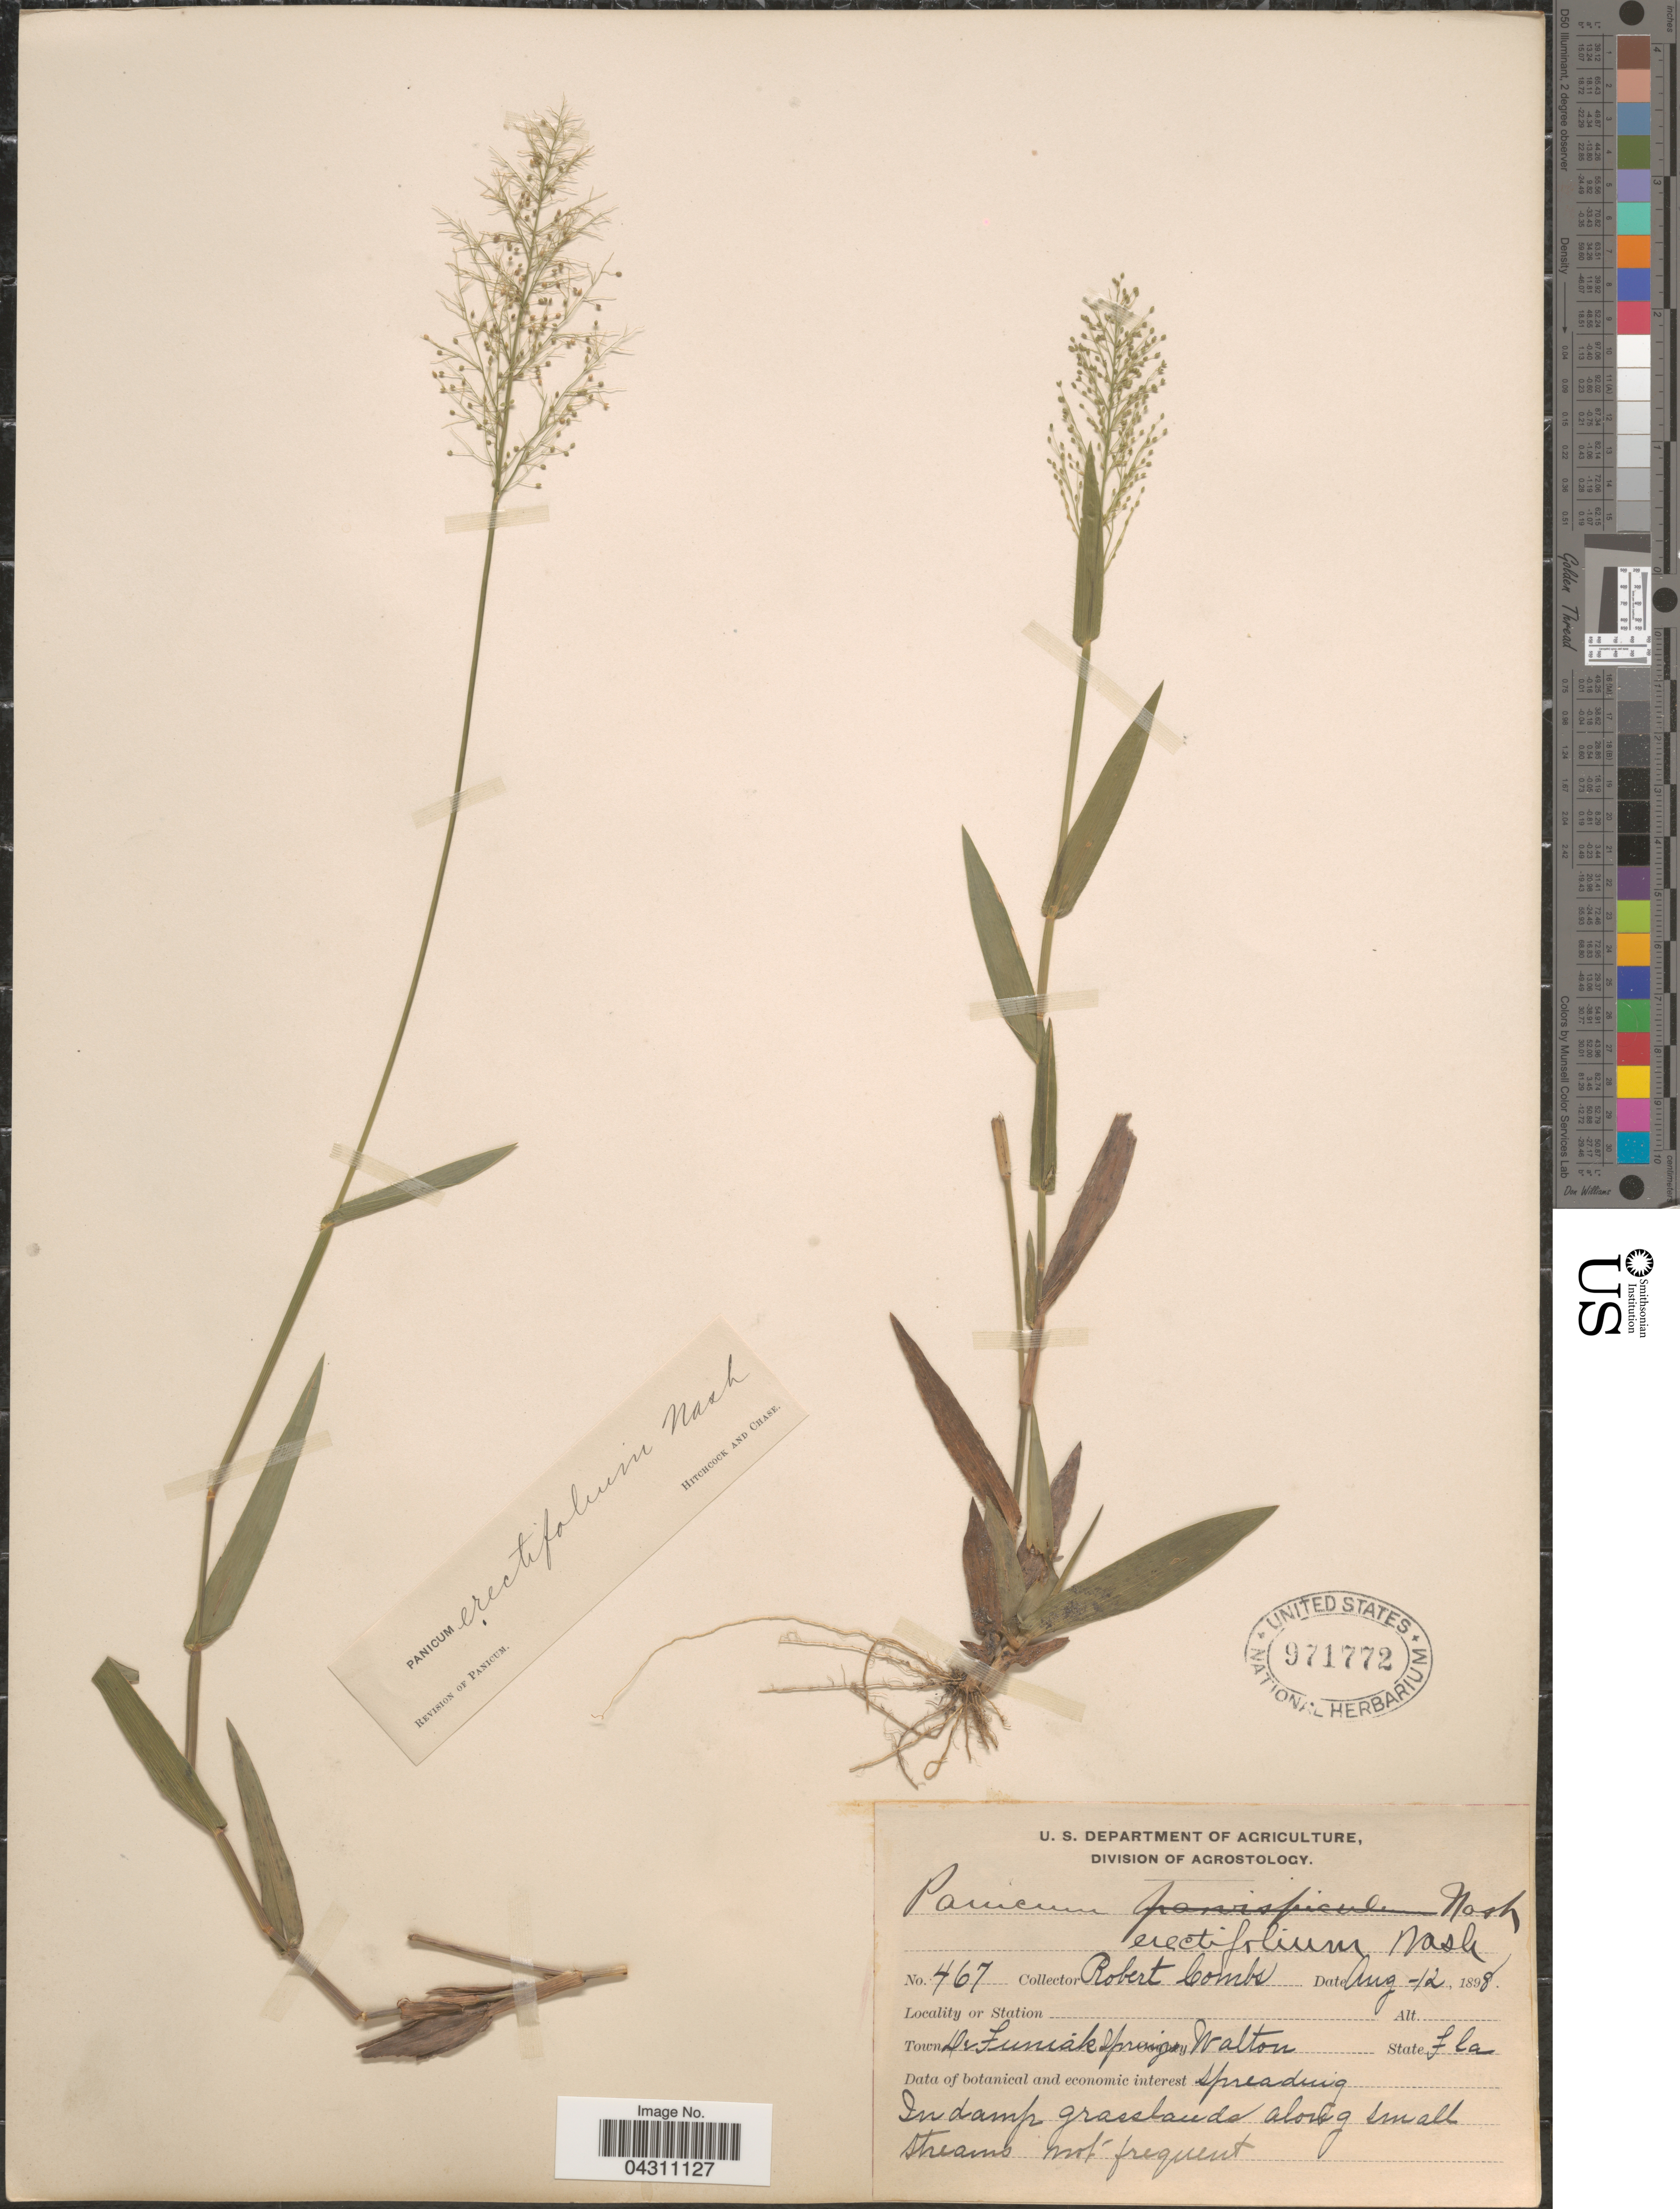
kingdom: Plantae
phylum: Tracheophyta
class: Liliopsida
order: Poales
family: Poaceae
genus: Dichanthelium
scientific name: Dichanthelium sphaerocarpon var. floridanum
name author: (Vasey) Davidse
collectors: R. Combs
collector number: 467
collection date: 1898-08-12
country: United States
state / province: Florida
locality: Town De Funiak Springs. County Walton.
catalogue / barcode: US 971772